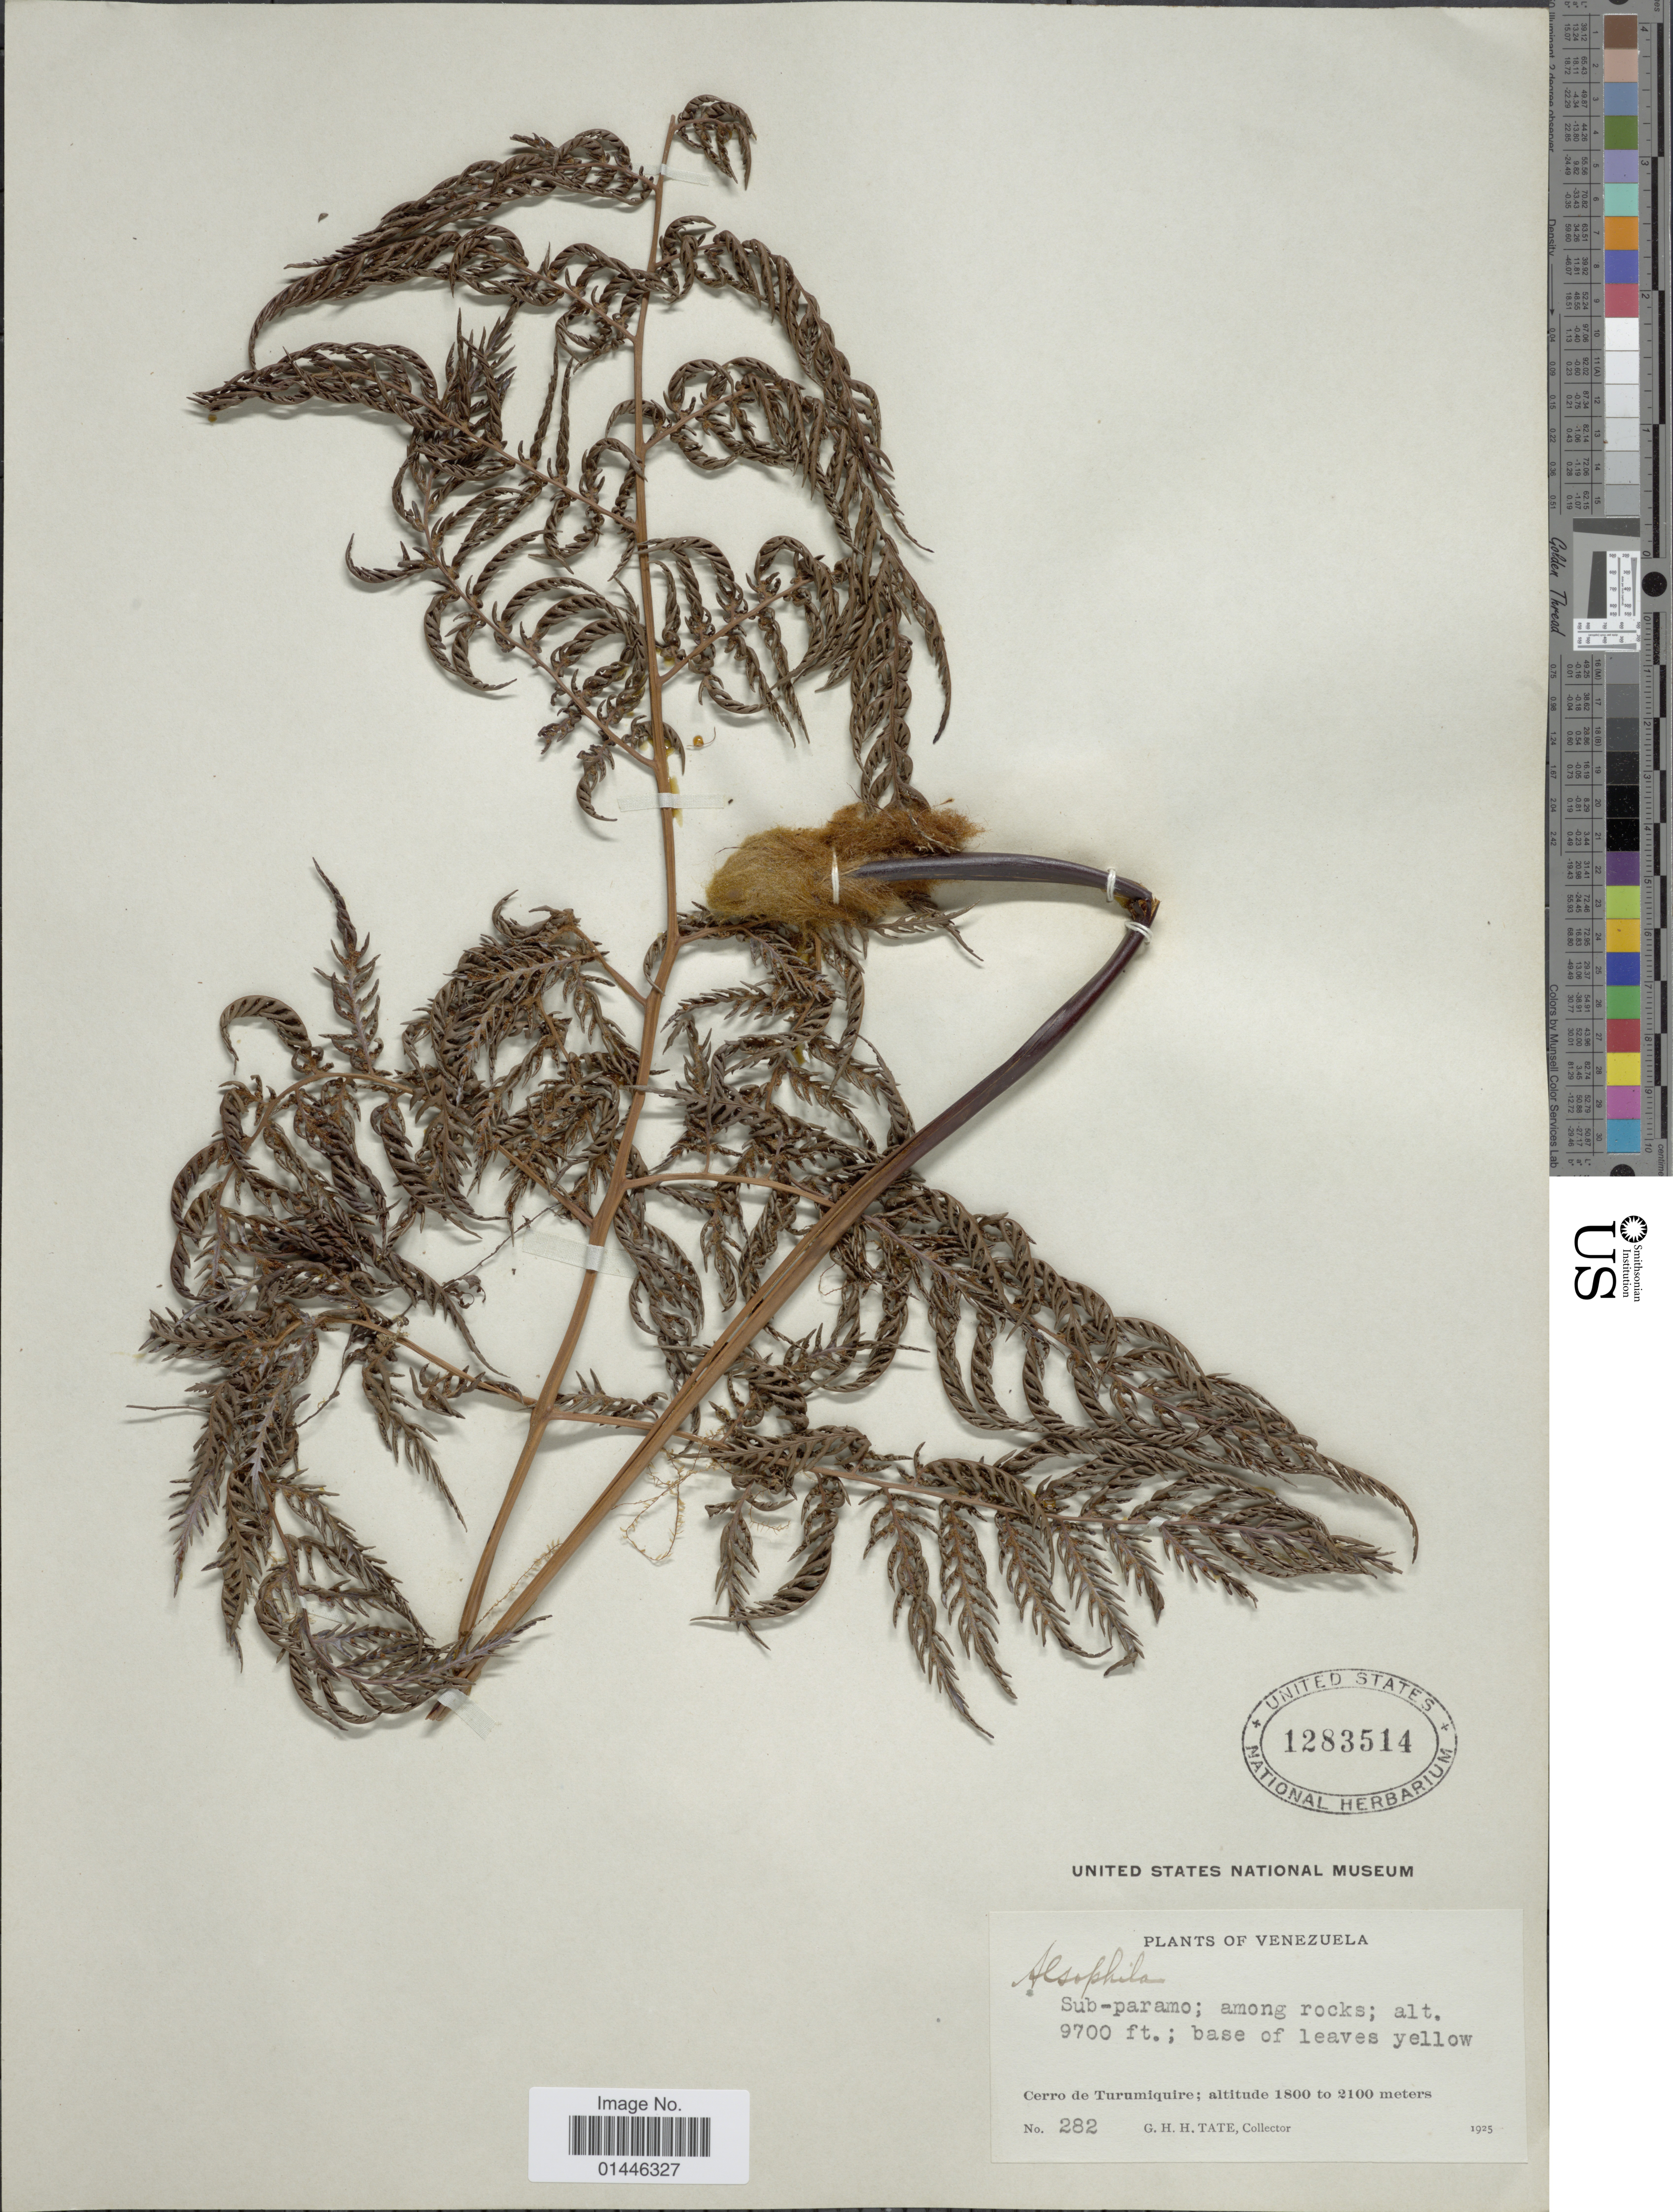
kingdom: Plantae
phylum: Tracheophyta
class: Polypodiopsida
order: Cyatheales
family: Dicksoniaceae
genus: Lophosoria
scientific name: Lophosoria quadripinnata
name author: (J.F. Gmel.) C. Chr.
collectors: G. Tate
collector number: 282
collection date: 1925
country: Venezuela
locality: Cerro de Turumiquire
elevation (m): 2957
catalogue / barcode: US 1283514